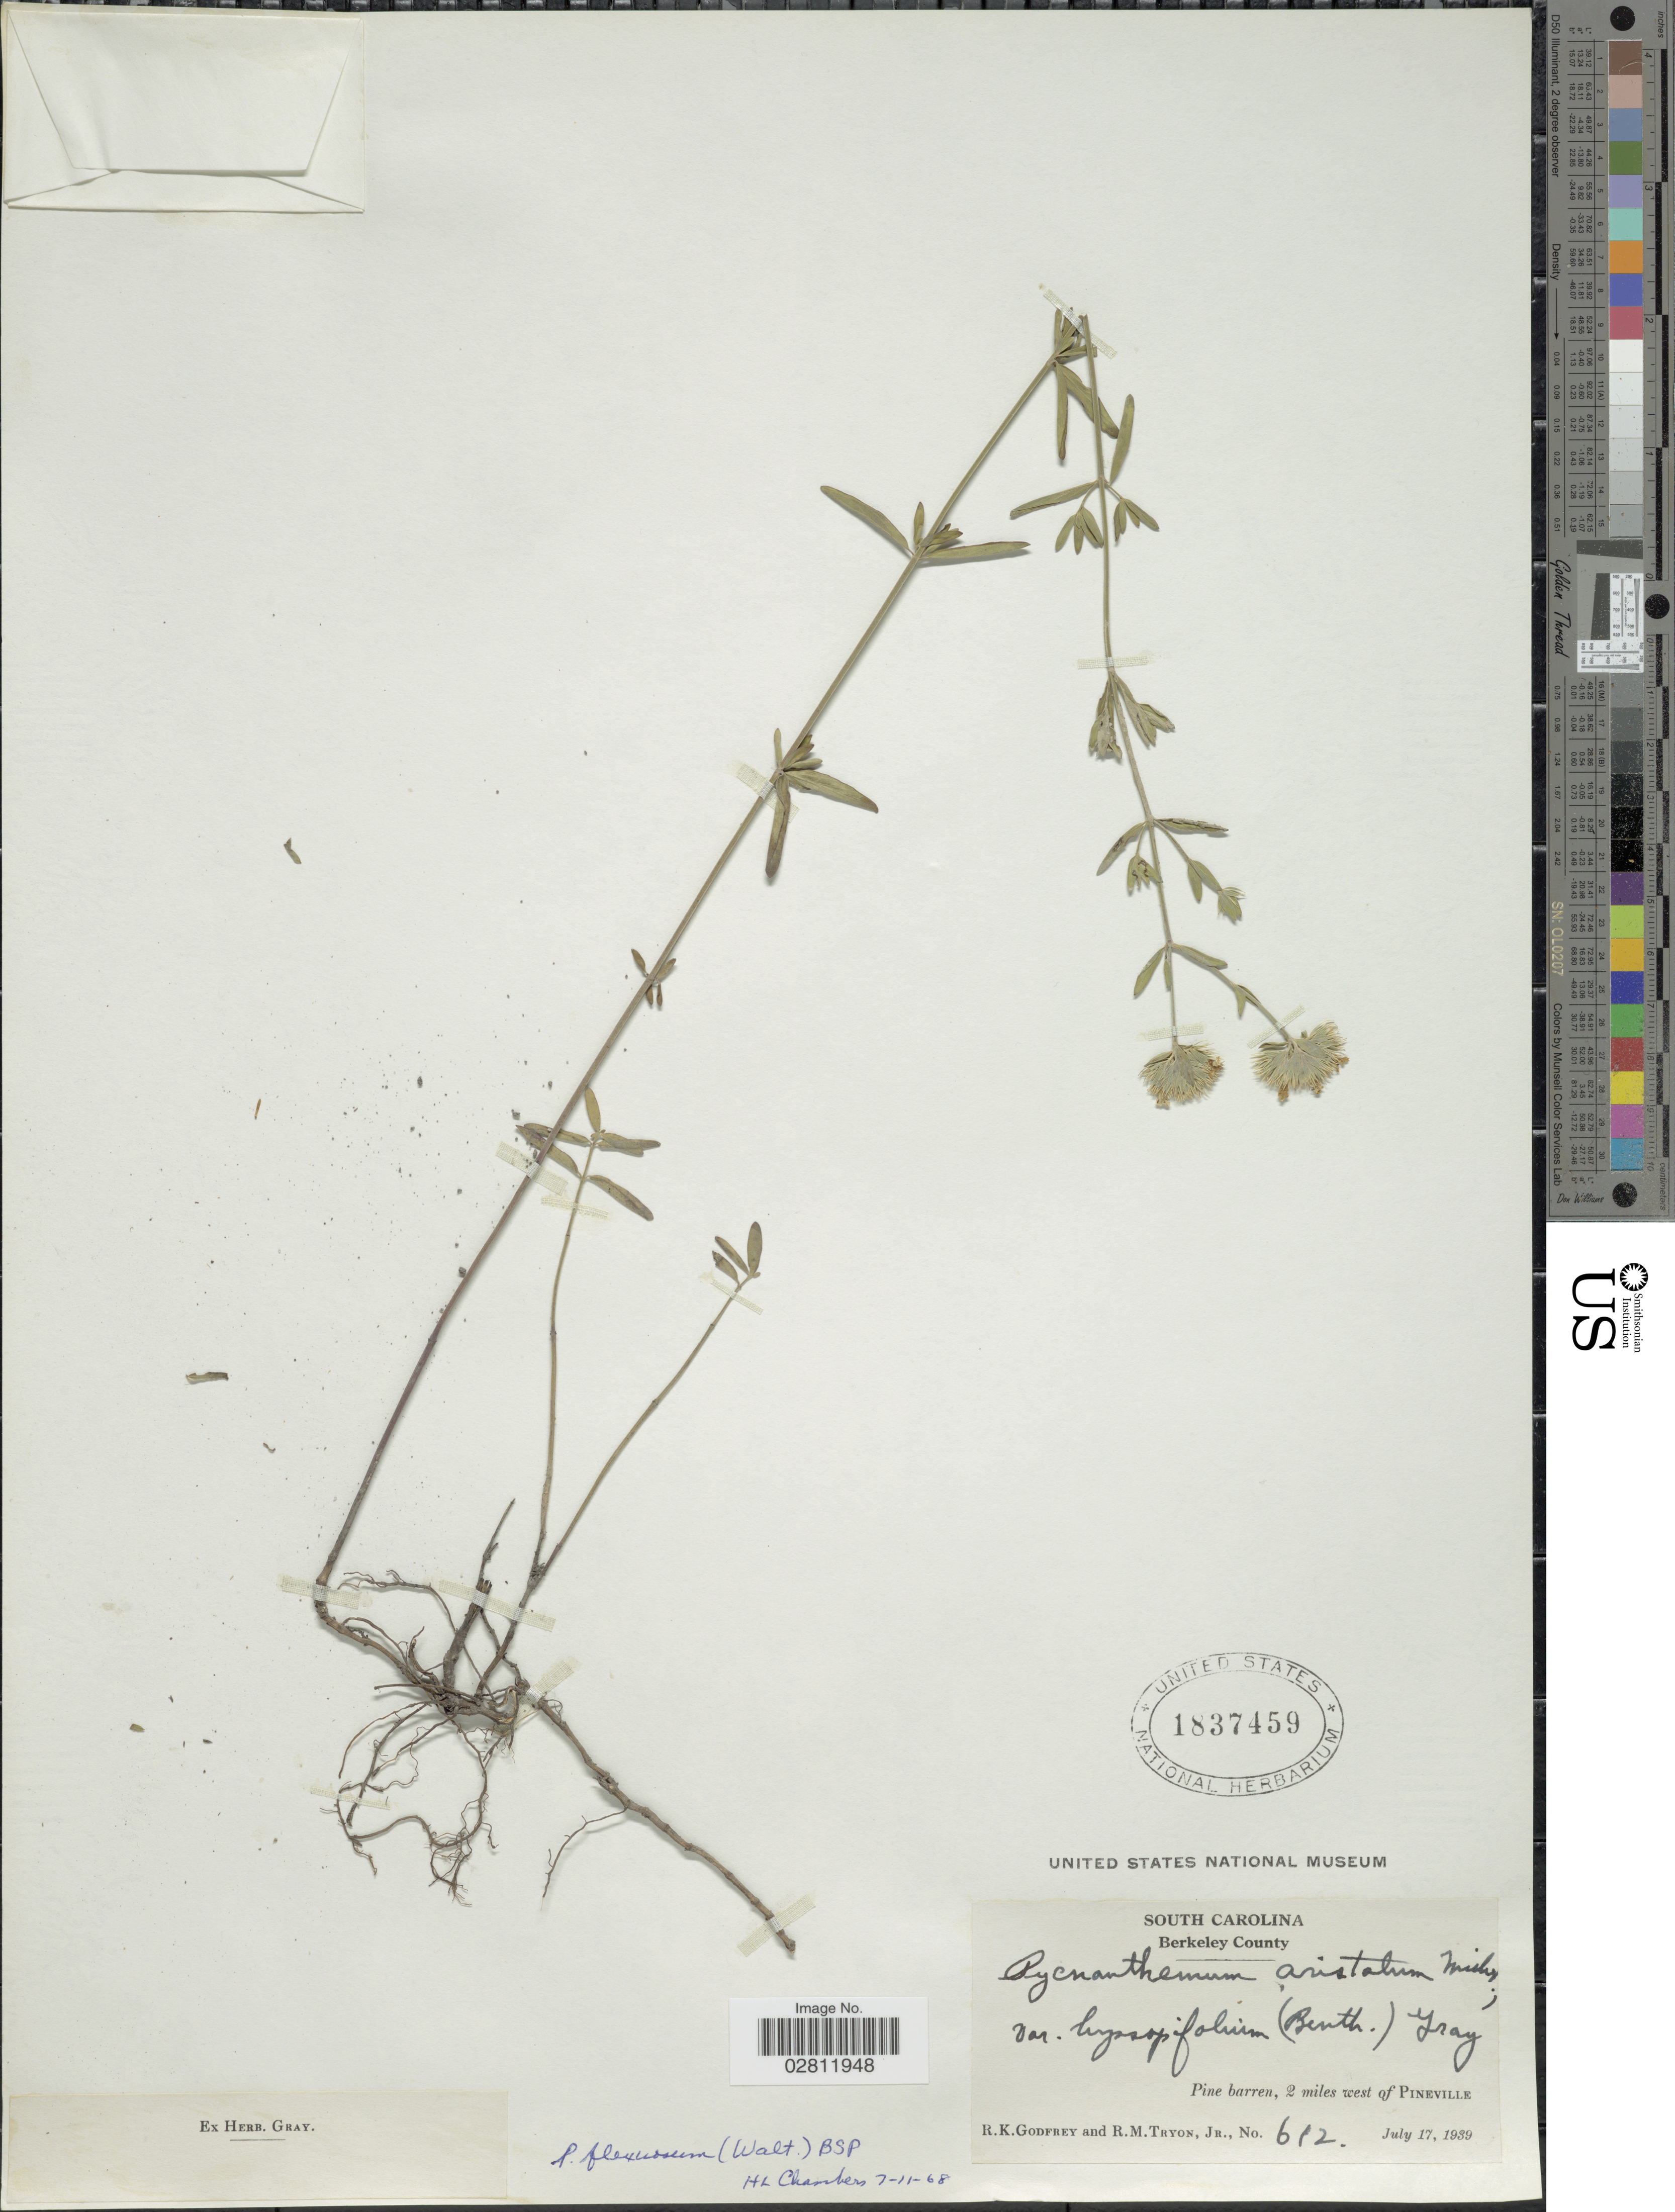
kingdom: Plantae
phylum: Tracheophyta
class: Magnoliopsida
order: Lamiales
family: Lamiaceae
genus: Pycnanthemum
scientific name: Pycnanthemum flexuosum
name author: (Walter) Britton, Stearns & Poggenb.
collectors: R. K. Godfrey & R. M. Tryon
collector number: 612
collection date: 1939-07-17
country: United States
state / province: South Carolina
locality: Berkeley County. Pine barren, 2 miles west of Pineville.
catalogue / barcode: US 1837459